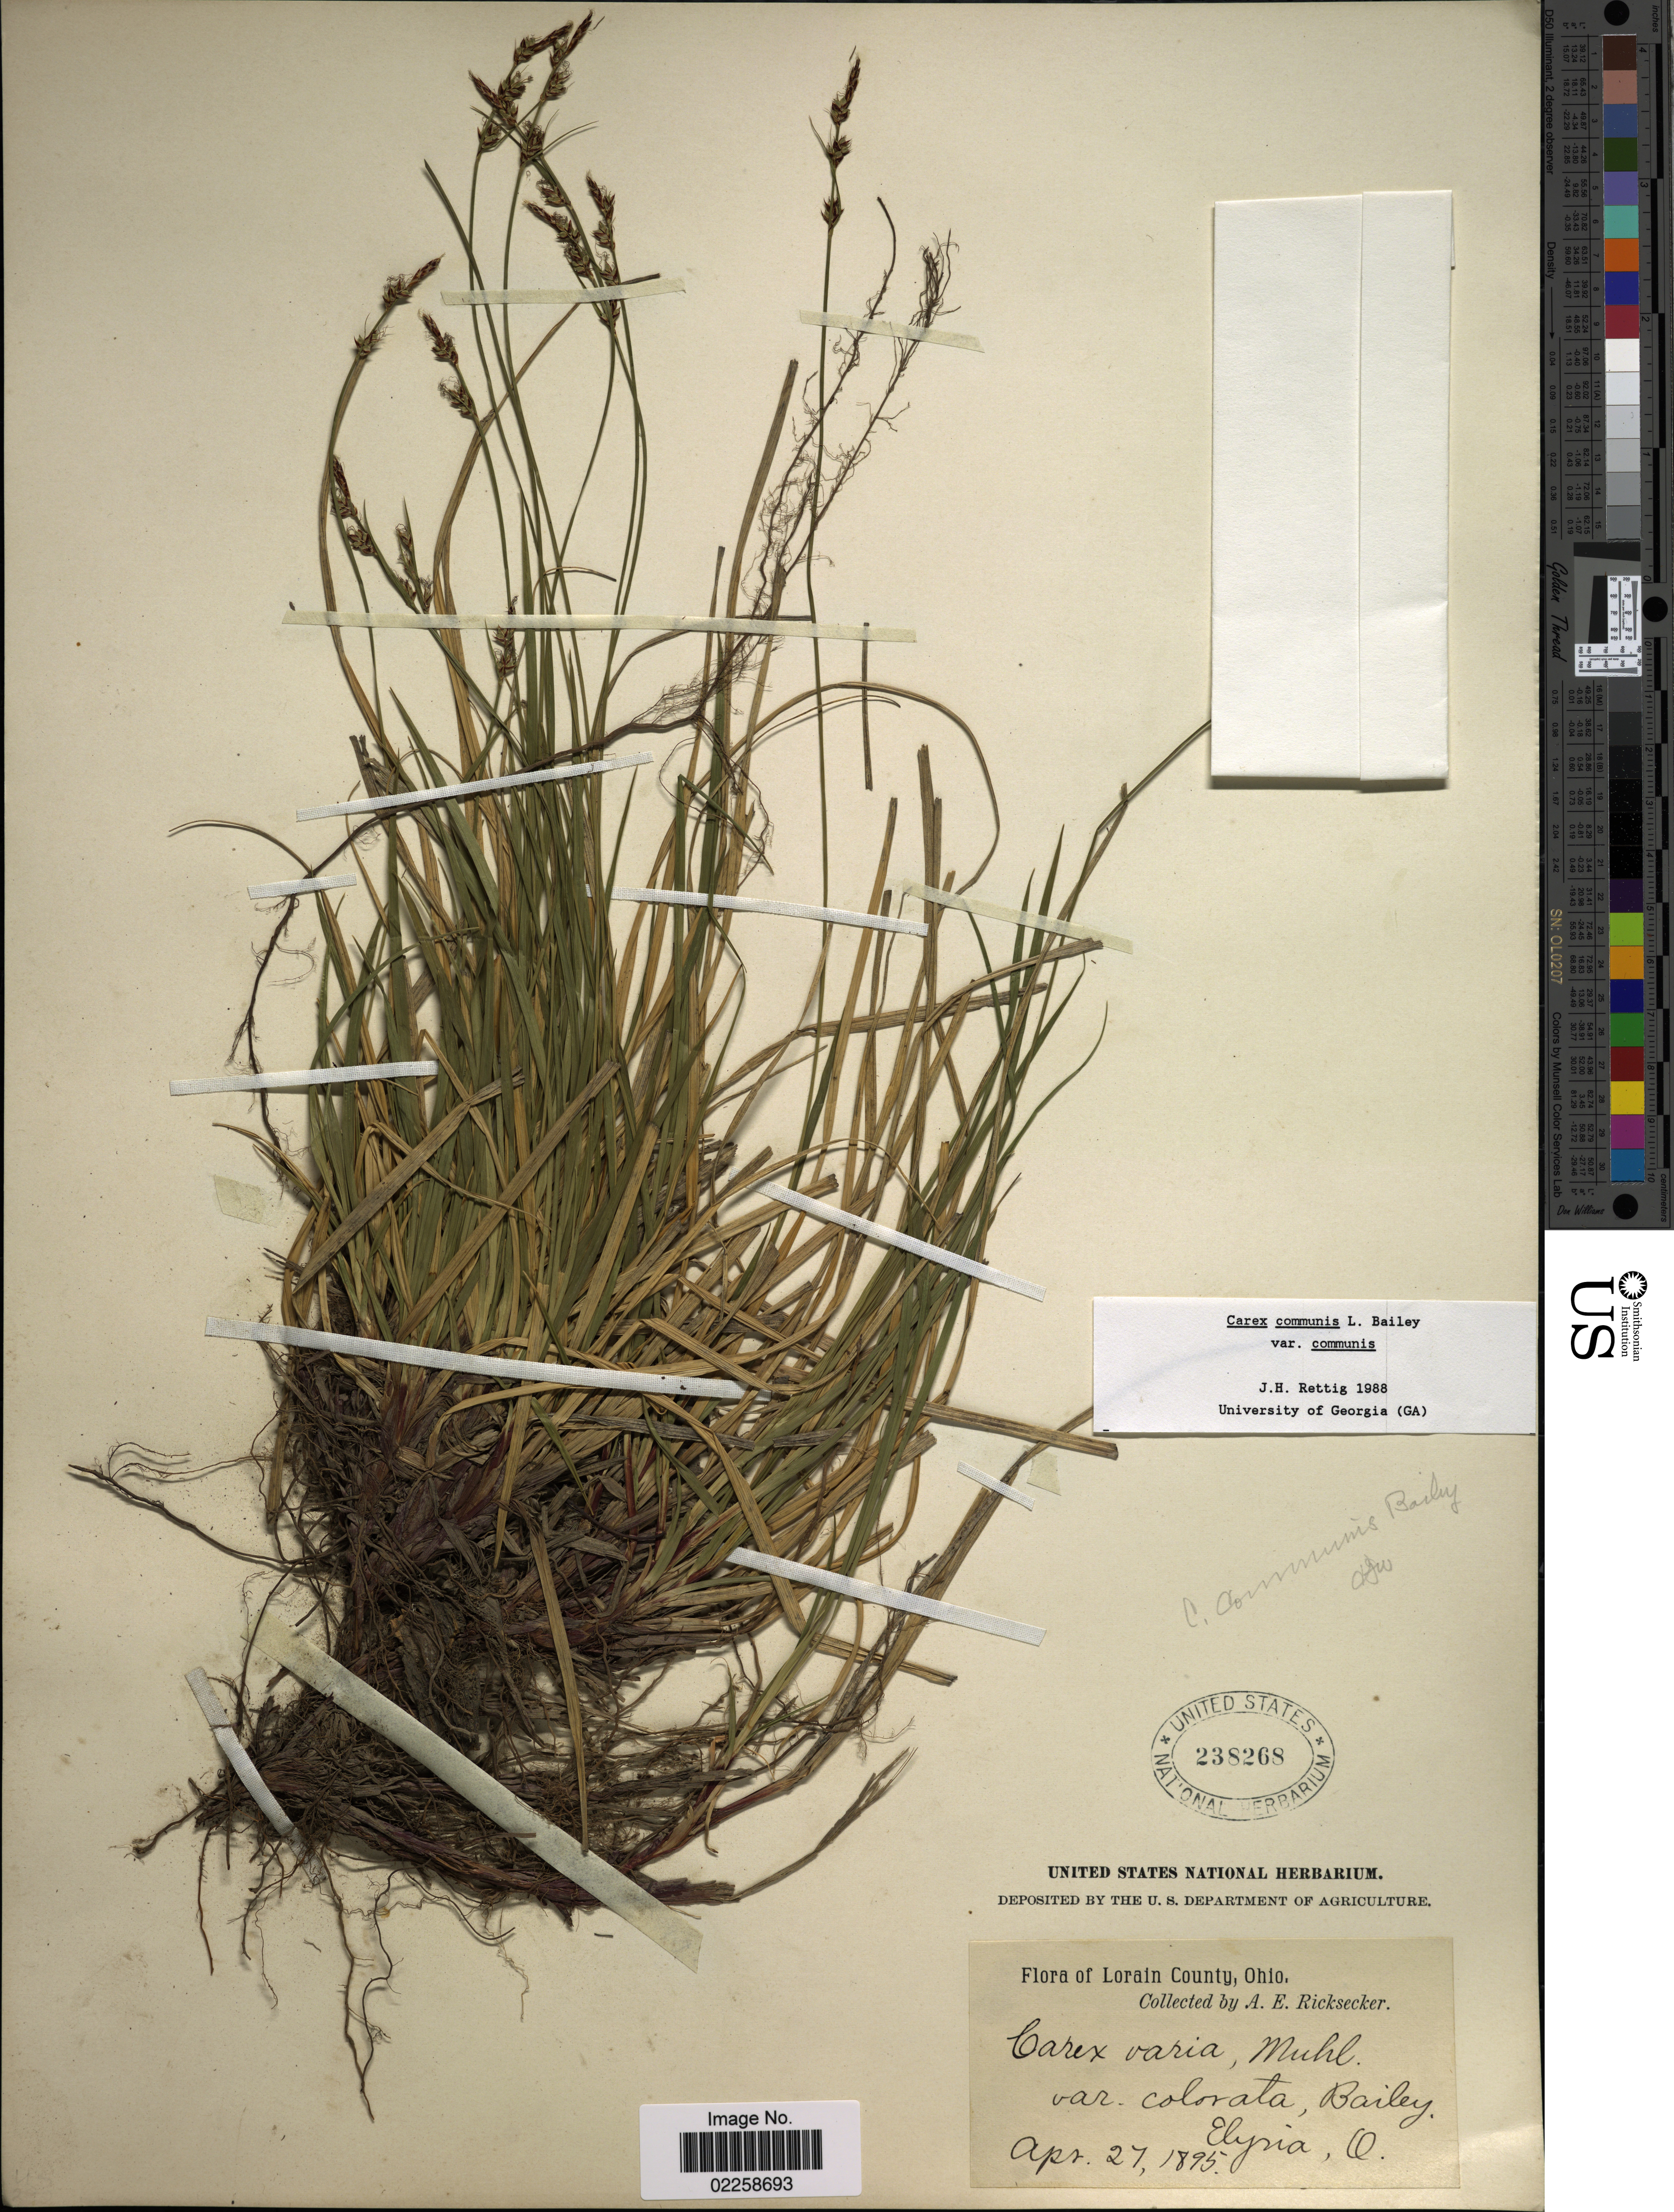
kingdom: Plantae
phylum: Tracheophyta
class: Liliopsida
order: Poales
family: Cyperaceae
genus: Carex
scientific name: Carex communis var. communis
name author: L.H. Bailey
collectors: A. E. Ricksecker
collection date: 1895-04-27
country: United States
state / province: Ohio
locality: Lorain County, Elysia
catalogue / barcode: US 238268